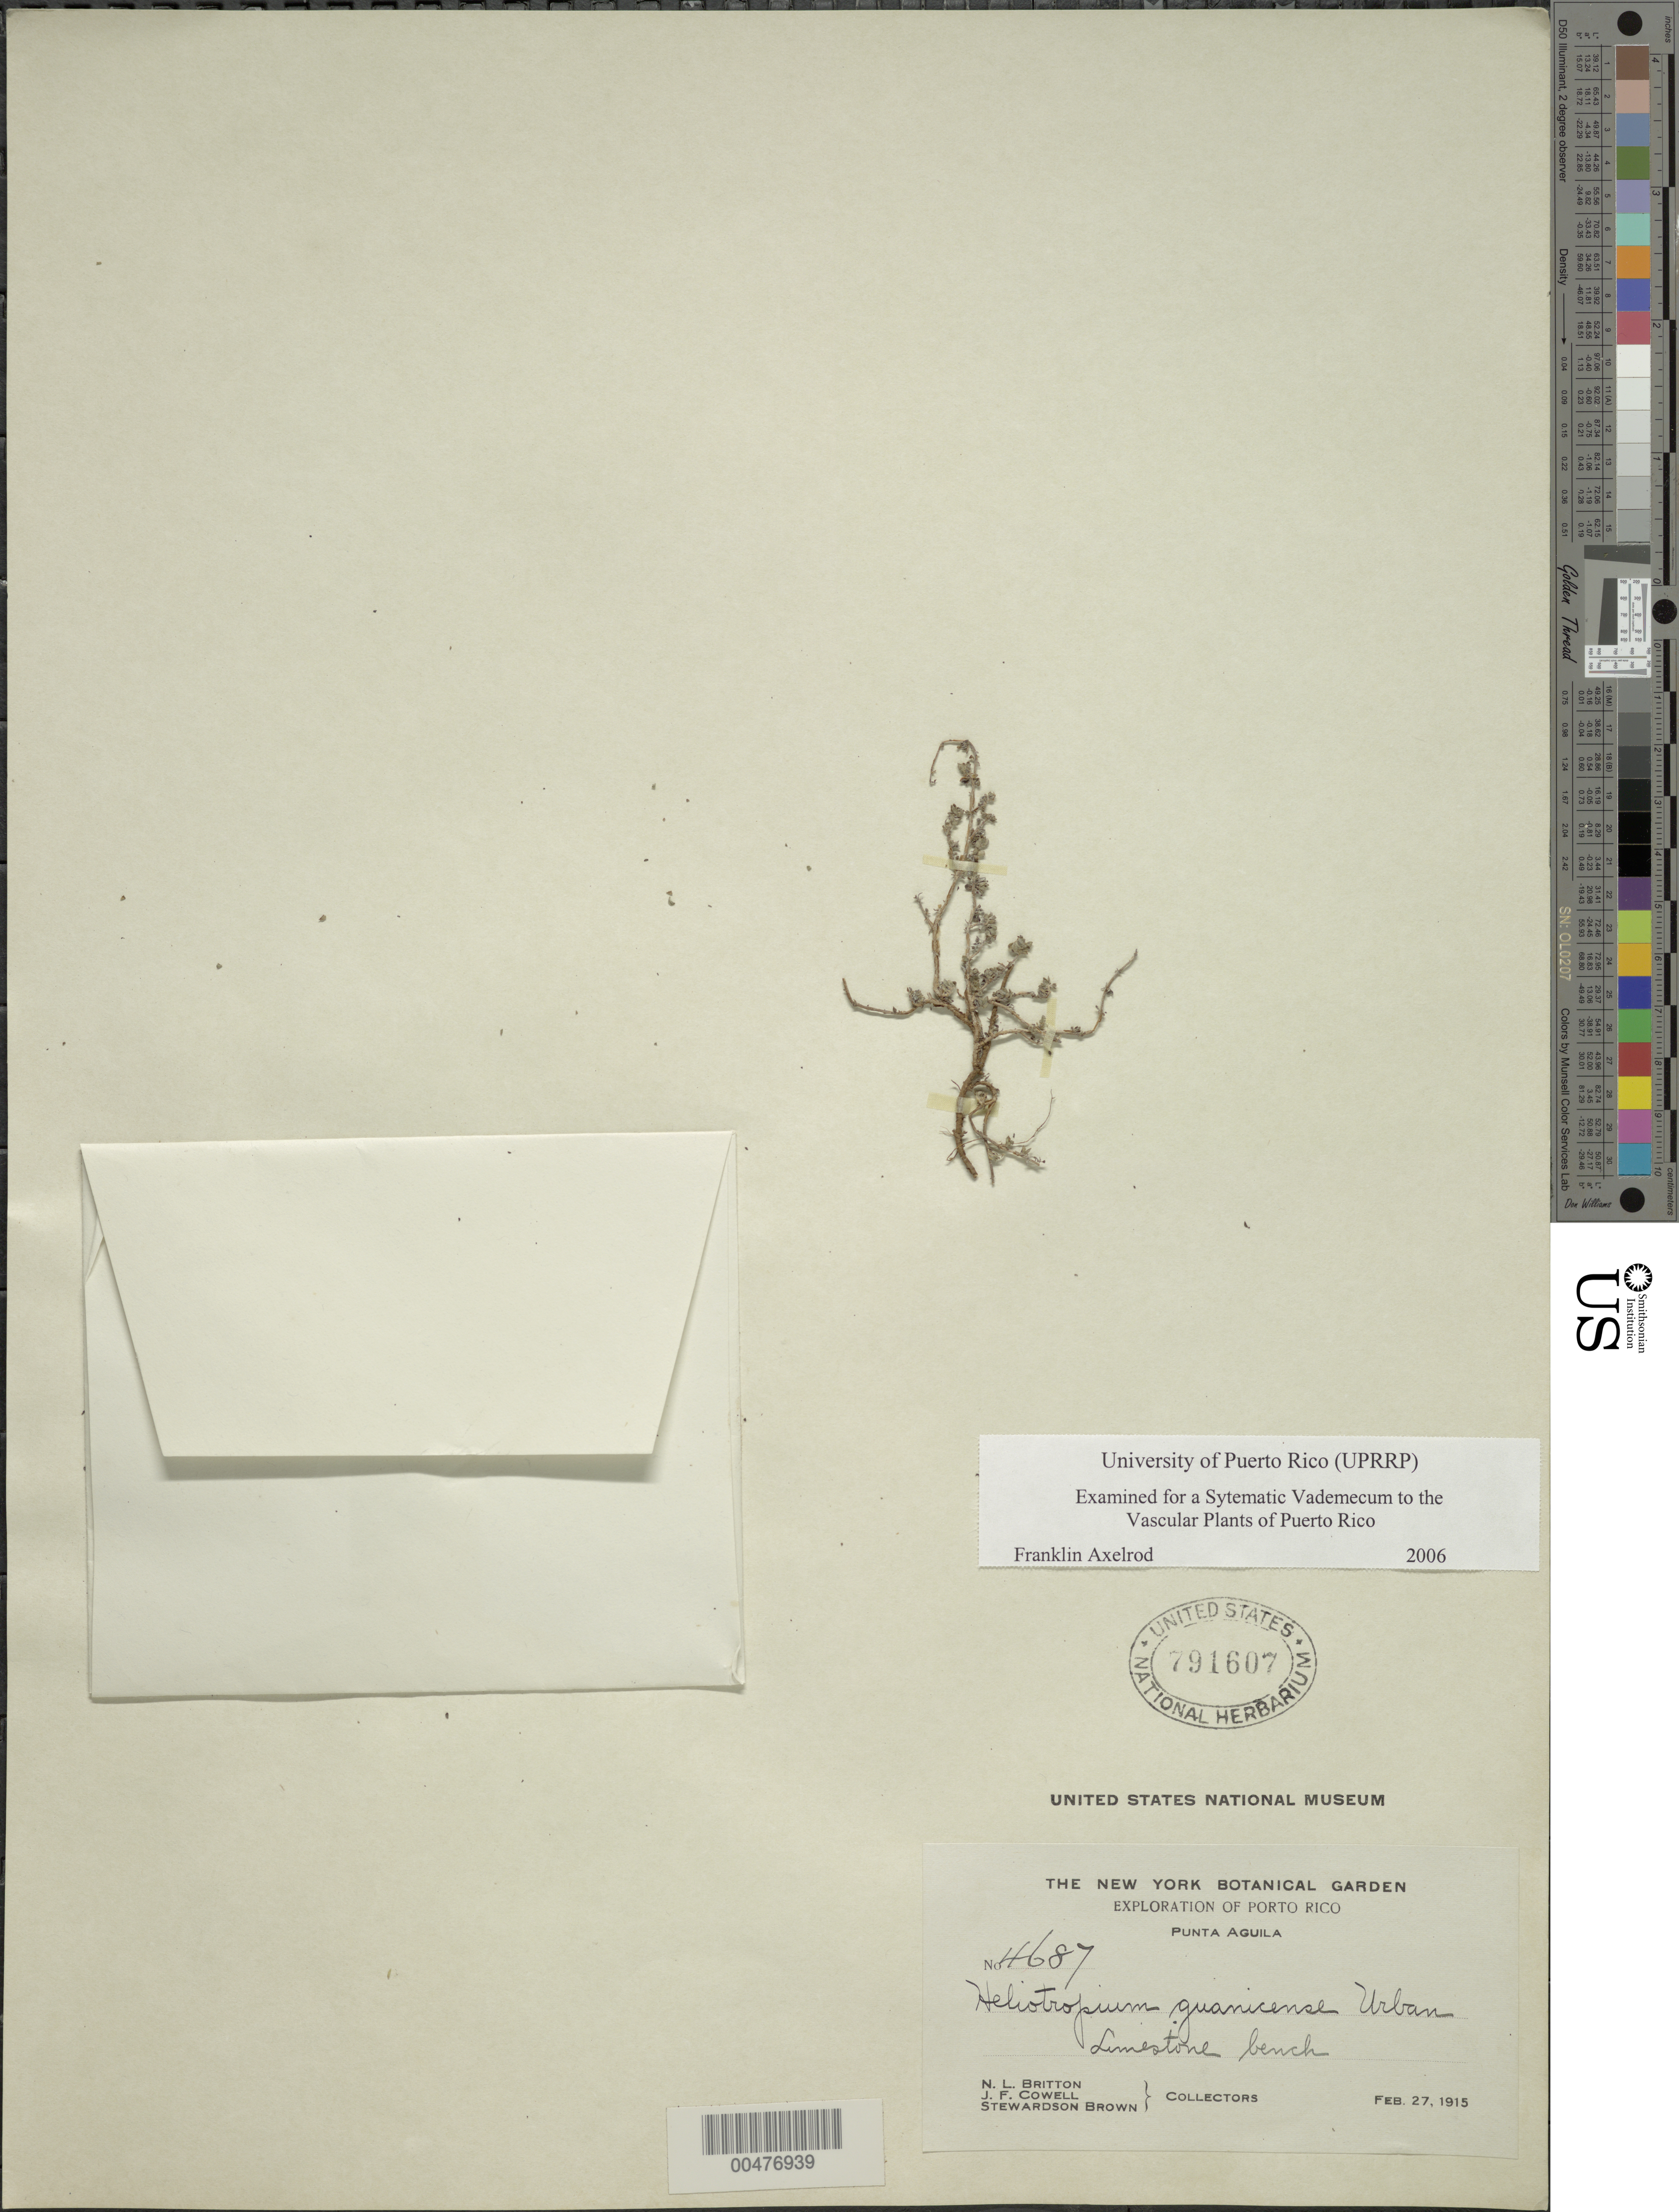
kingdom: Plantae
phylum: Tracheophyta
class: Magnoliopsida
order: Boraginales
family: Heliotropiaceae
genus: Heliotropium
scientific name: Heliotropium guanicense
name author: Urb.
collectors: N. Britton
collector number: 4687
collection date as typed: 27 Feb 1915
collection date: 1915-02-27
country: Puerto Rico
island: Greater Antilles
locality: Punta Aguila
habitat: Limestone bench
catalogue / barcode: US 791607